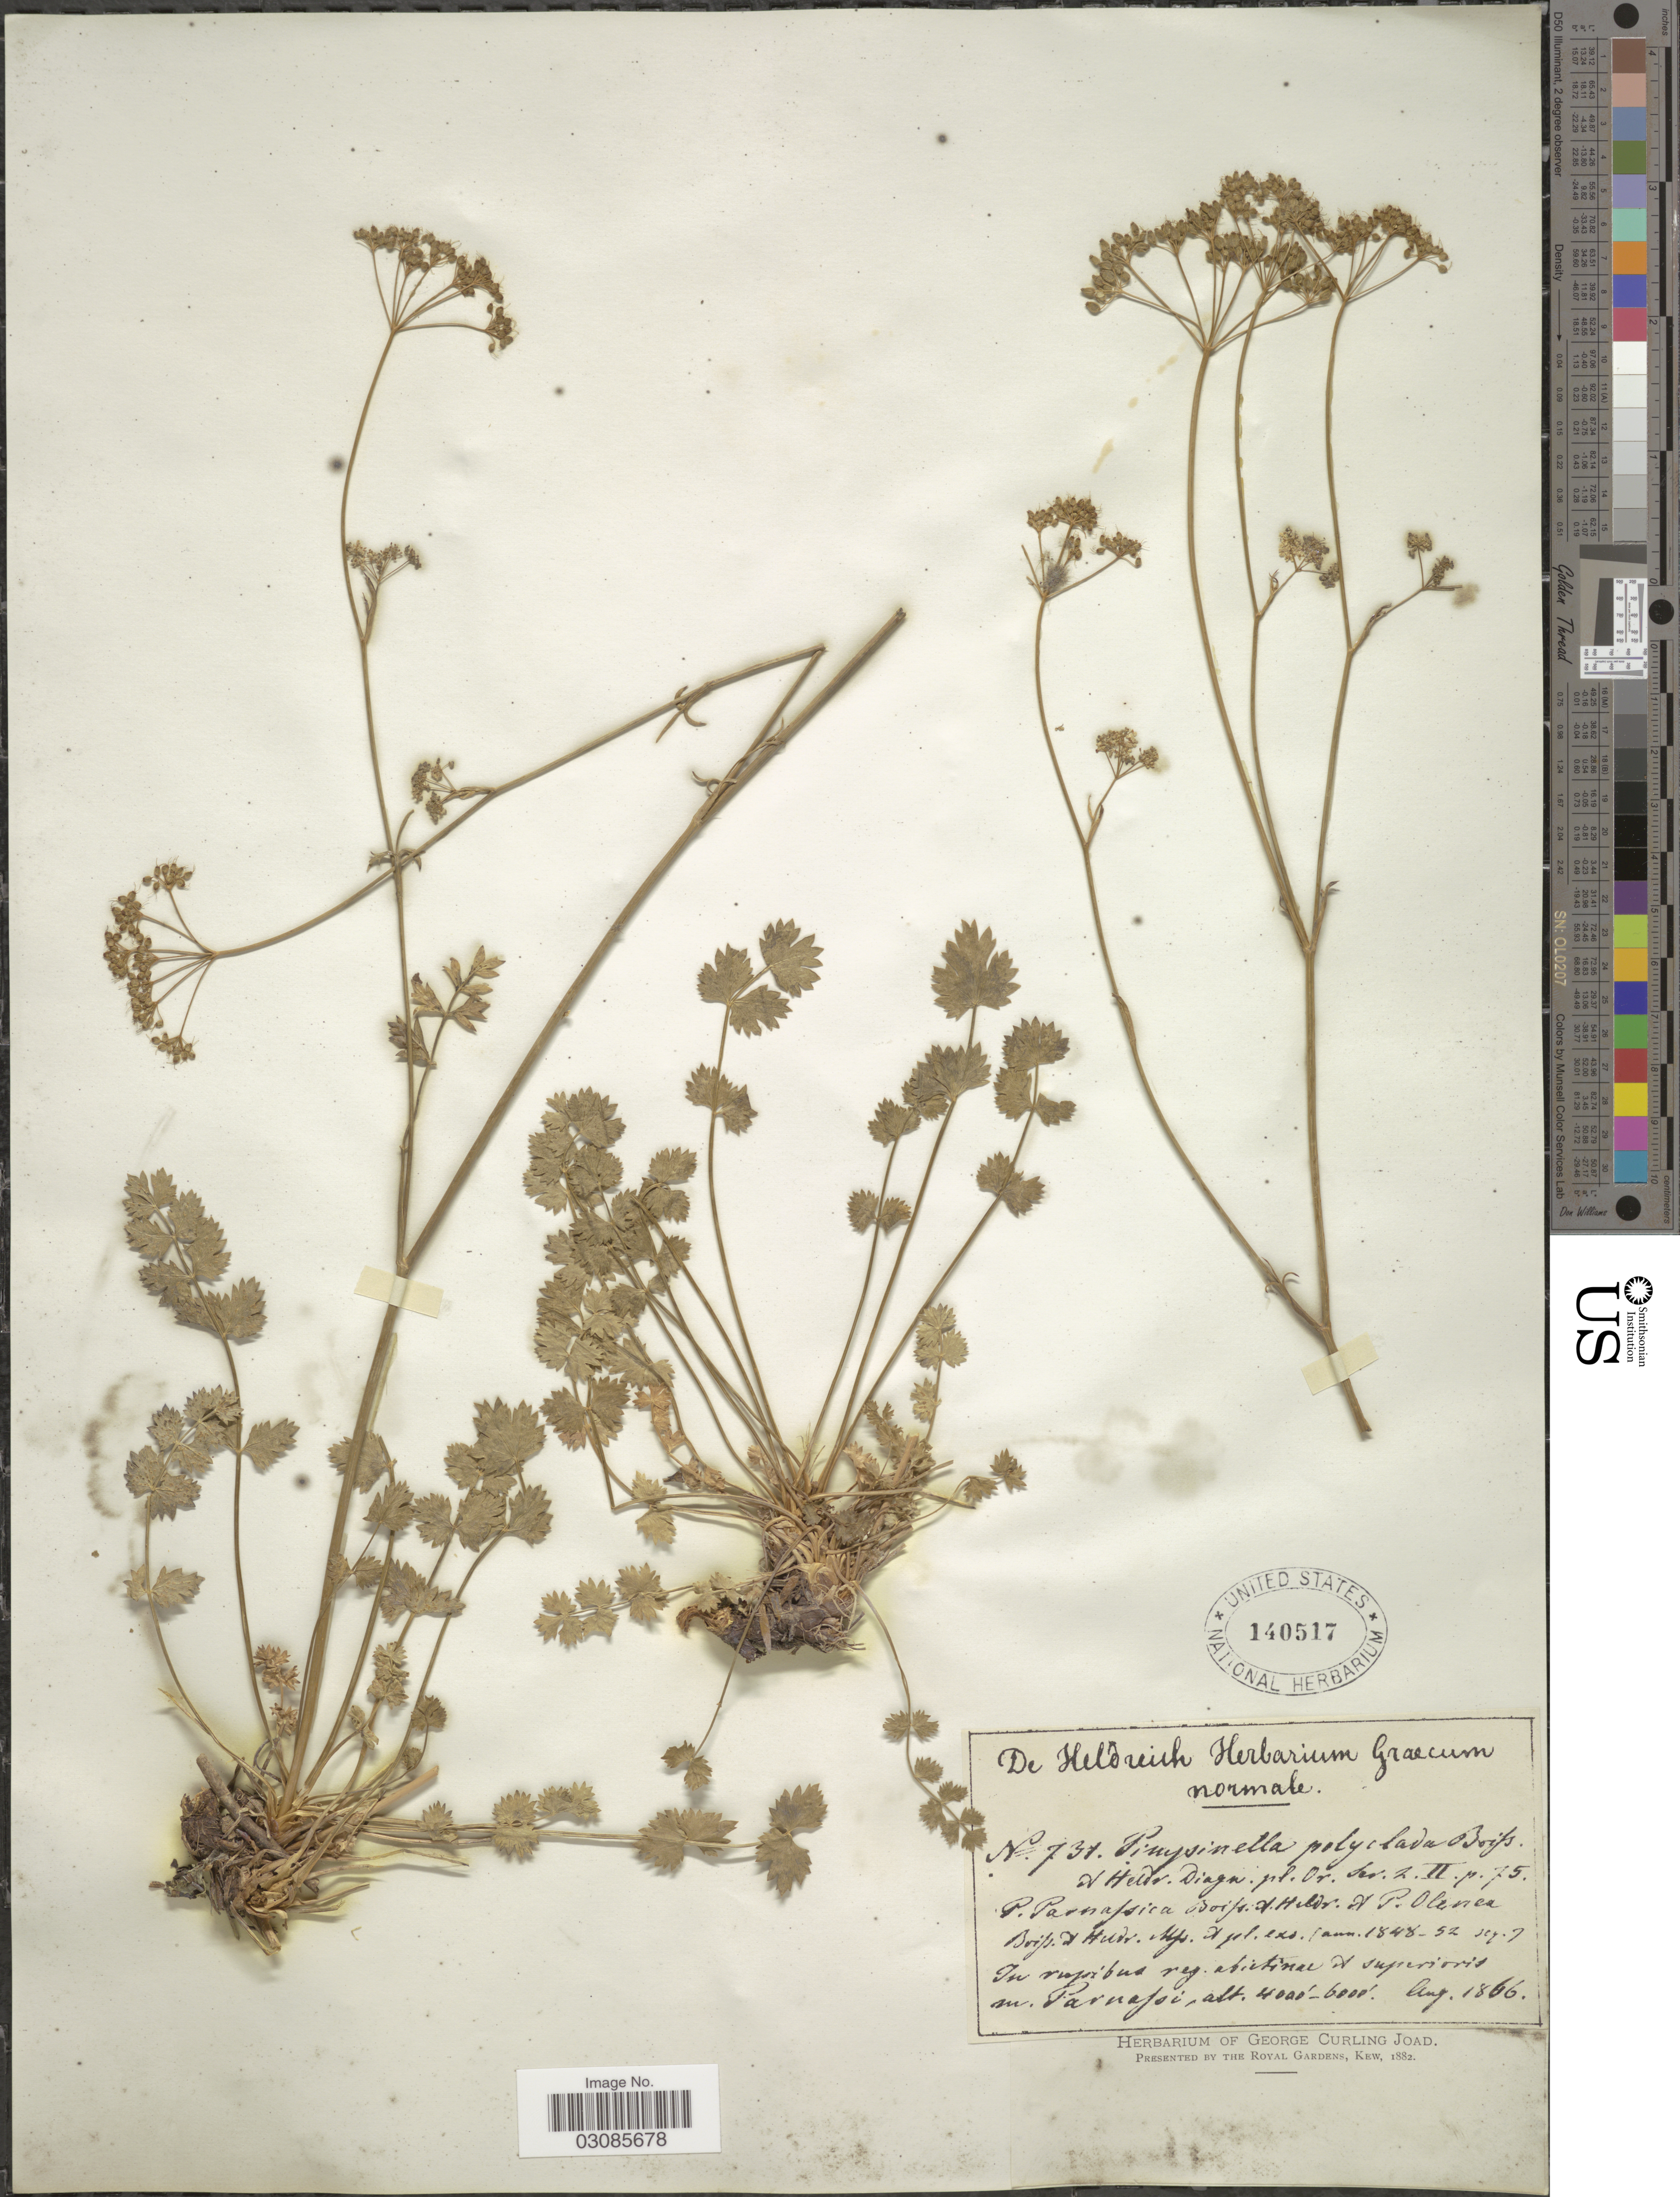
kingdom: Plantae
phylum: Tracheophyta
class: Magnoliopsida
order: Apiales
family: Apiaceae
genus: Pimpinella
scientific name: Pimpinella polyclada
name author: Boiss. & Heldr.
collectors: -. De Heldreich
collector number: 731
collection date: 1866-08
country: Greece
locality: In rupibus reg. abictinae a supresiosis su. Parnasoi.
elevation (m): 1219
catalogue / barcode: US 140517